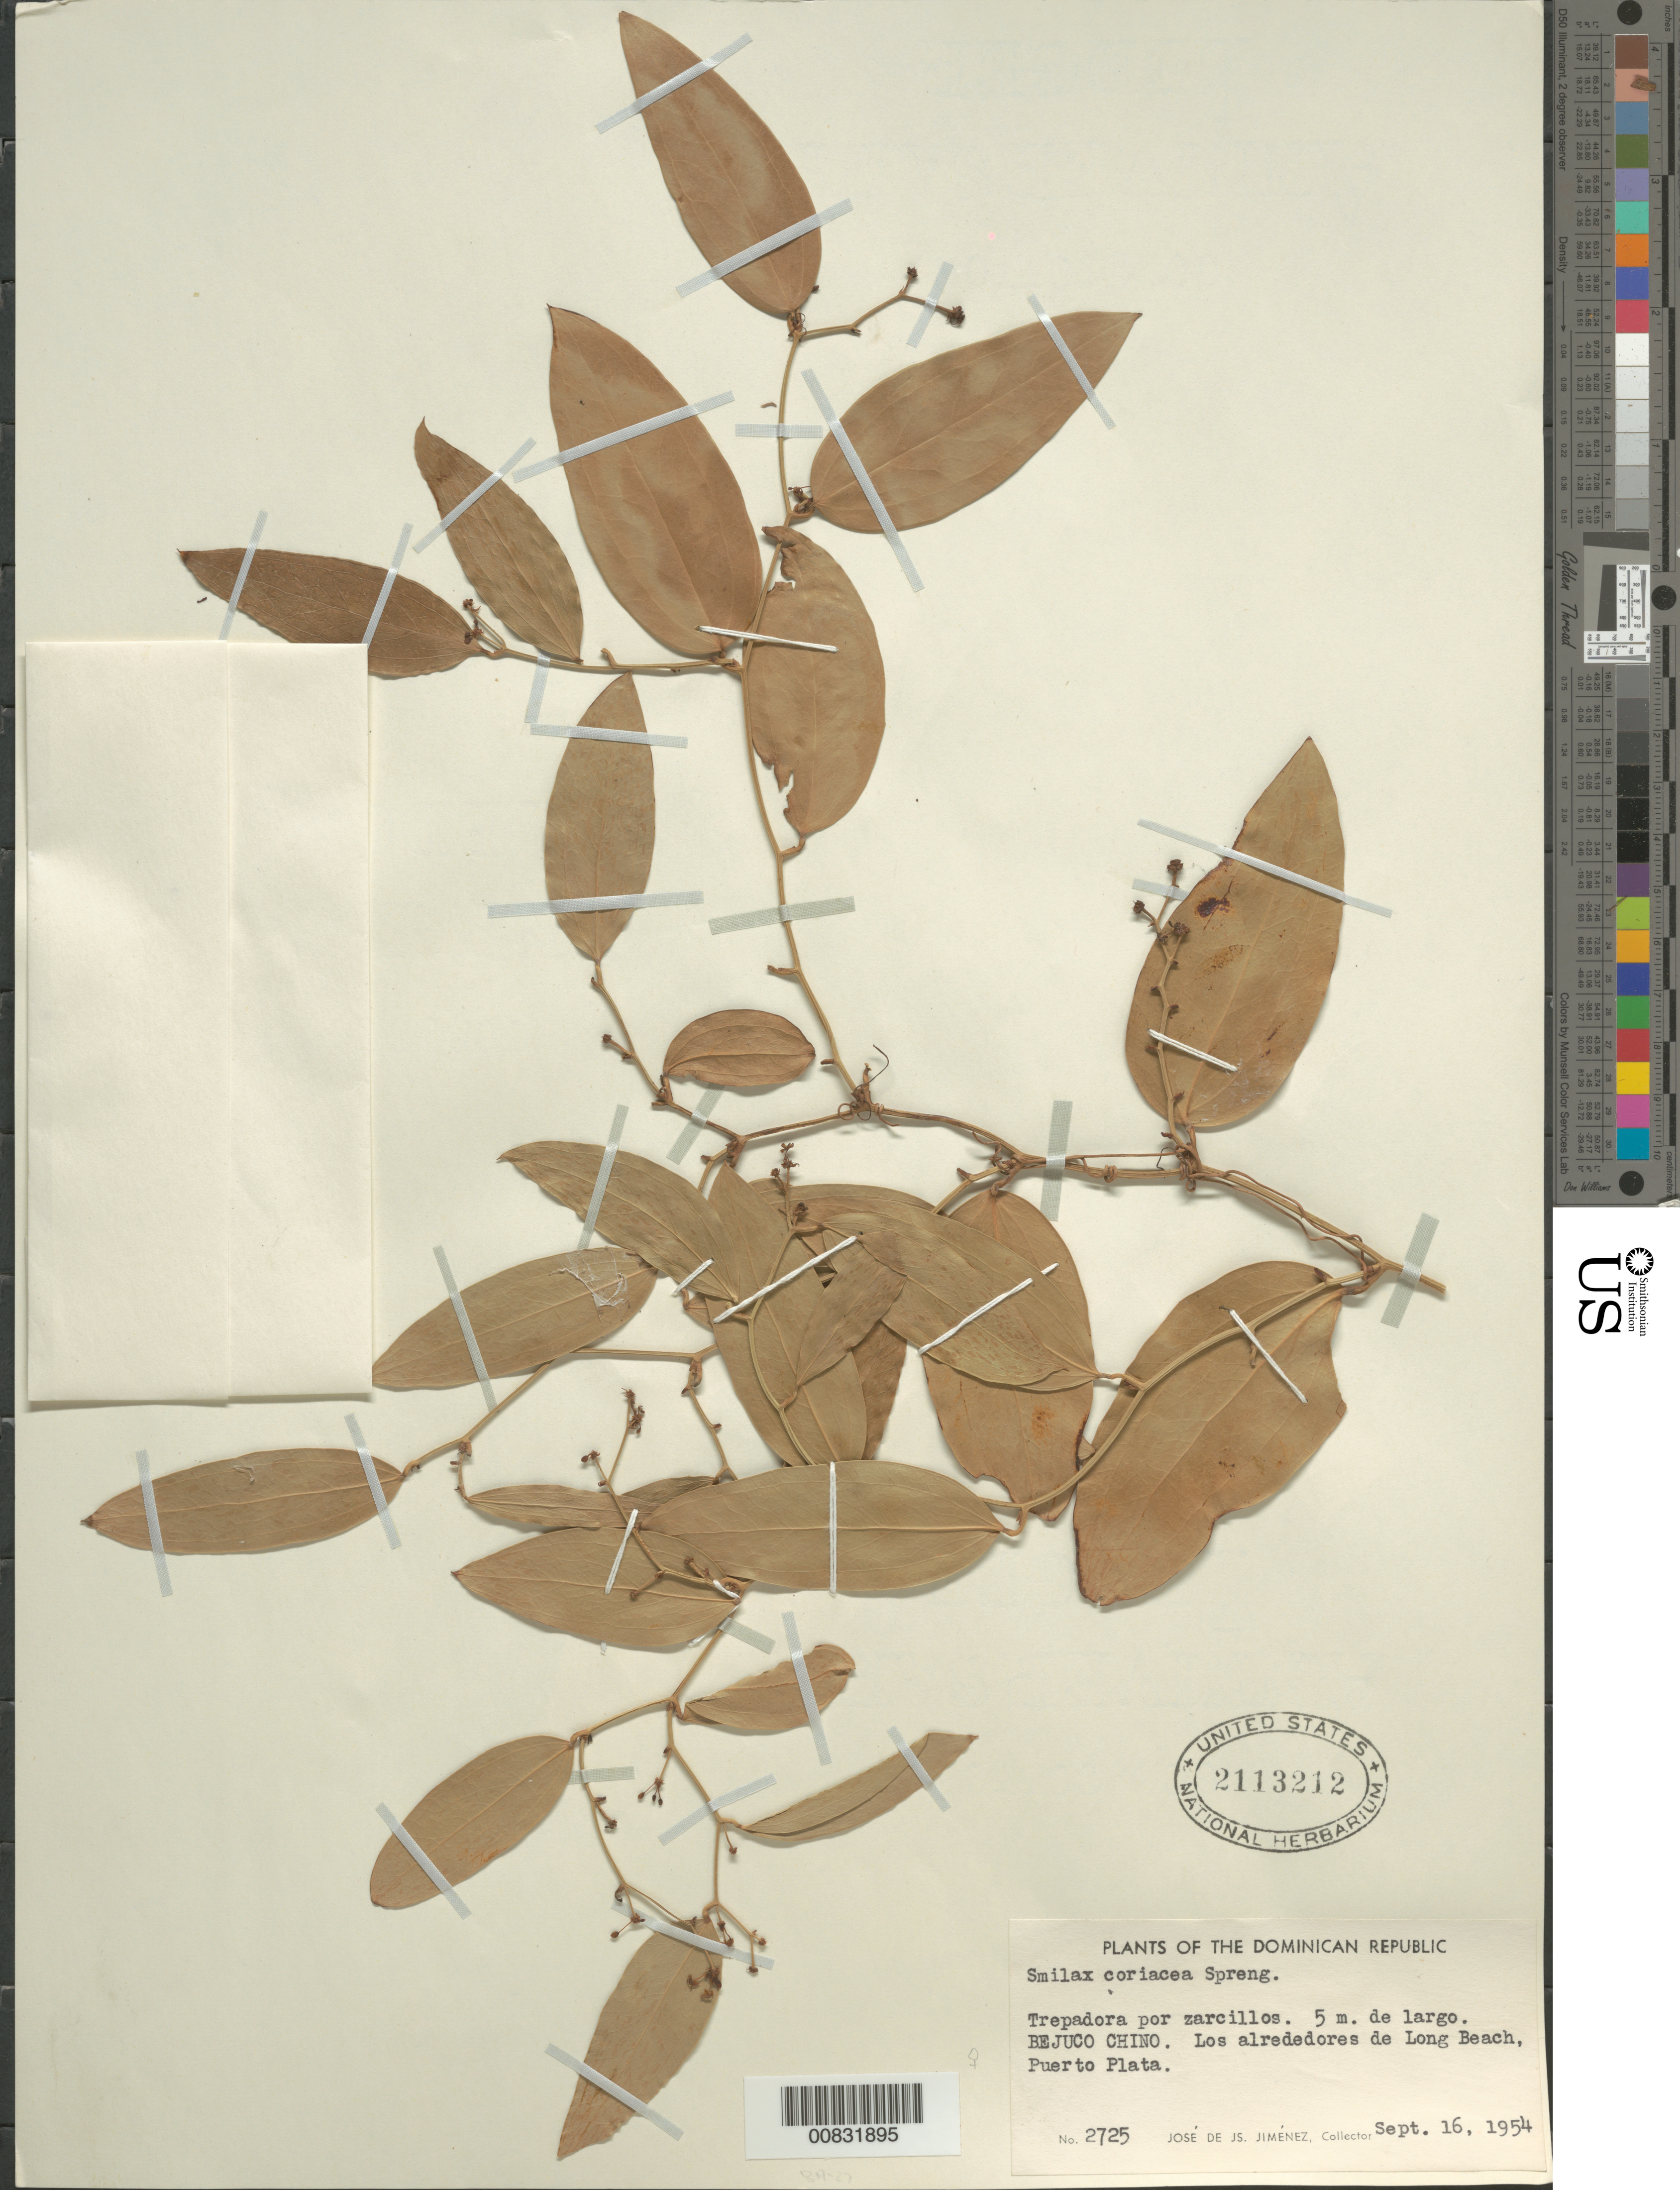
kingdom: Plantae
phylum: Tracheophyta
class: Liliopsida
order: Liliales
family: Smilacaceae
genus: Smilax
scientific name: Smilax coriacea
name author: Spreng.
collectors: J. J. Jiménez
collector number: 2725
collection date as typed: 16 Sep 1954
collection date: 1954-09-16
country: Dominican Republic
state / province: Puerto Plata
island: Hispaniola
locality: Los alrededores de Long Beach.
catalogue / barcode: US 2113212